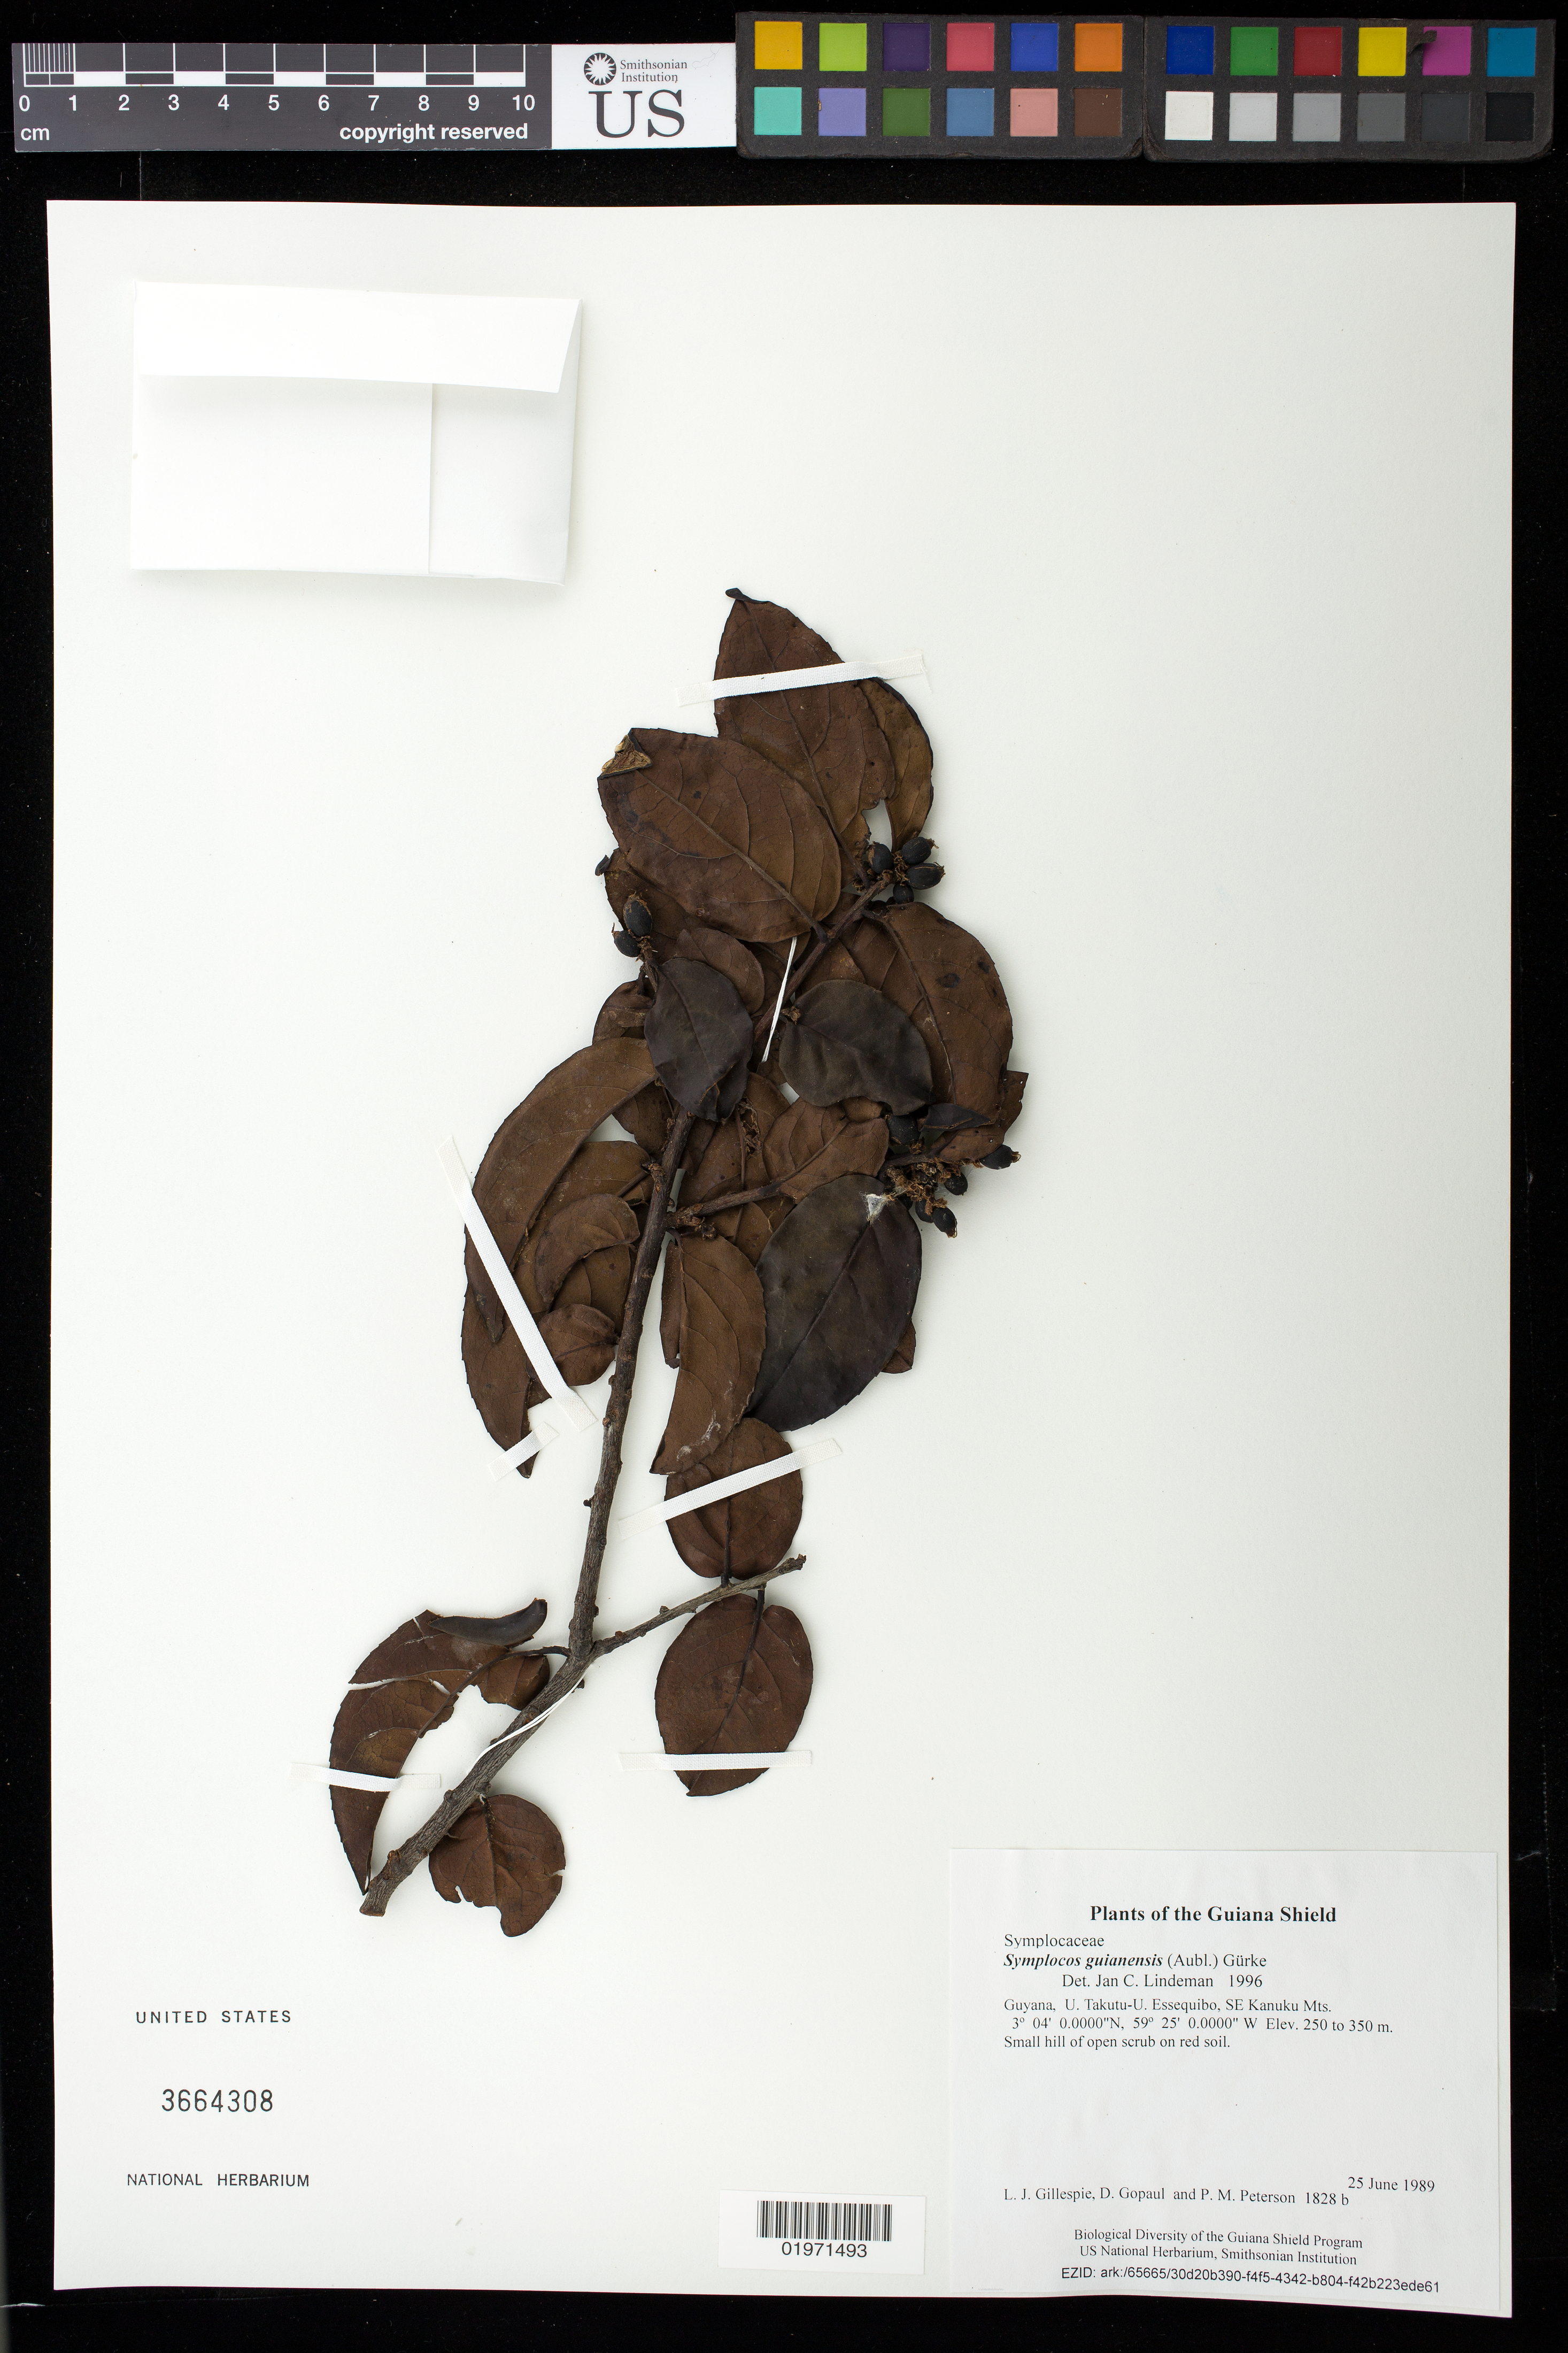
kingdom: Plantae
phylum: Tracheophyta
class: Magnoliopsida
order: Ericales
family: Symplocaceae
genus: Symplocos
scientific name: Symplocos guianensis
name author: (Aubl.) Gürke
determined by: Lindeman, J. C.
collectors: L. J. Gillespie, D. Gopaul & P. M. Peterson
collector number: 1828 b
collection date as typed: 25 June 1989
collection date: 1989-06-25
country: Guyana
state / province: U. Takutu-U. Essequibo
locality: SE Kanuku Mts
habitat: Small hill of open scrub on red soil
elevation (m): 250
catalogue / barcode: US 3664308